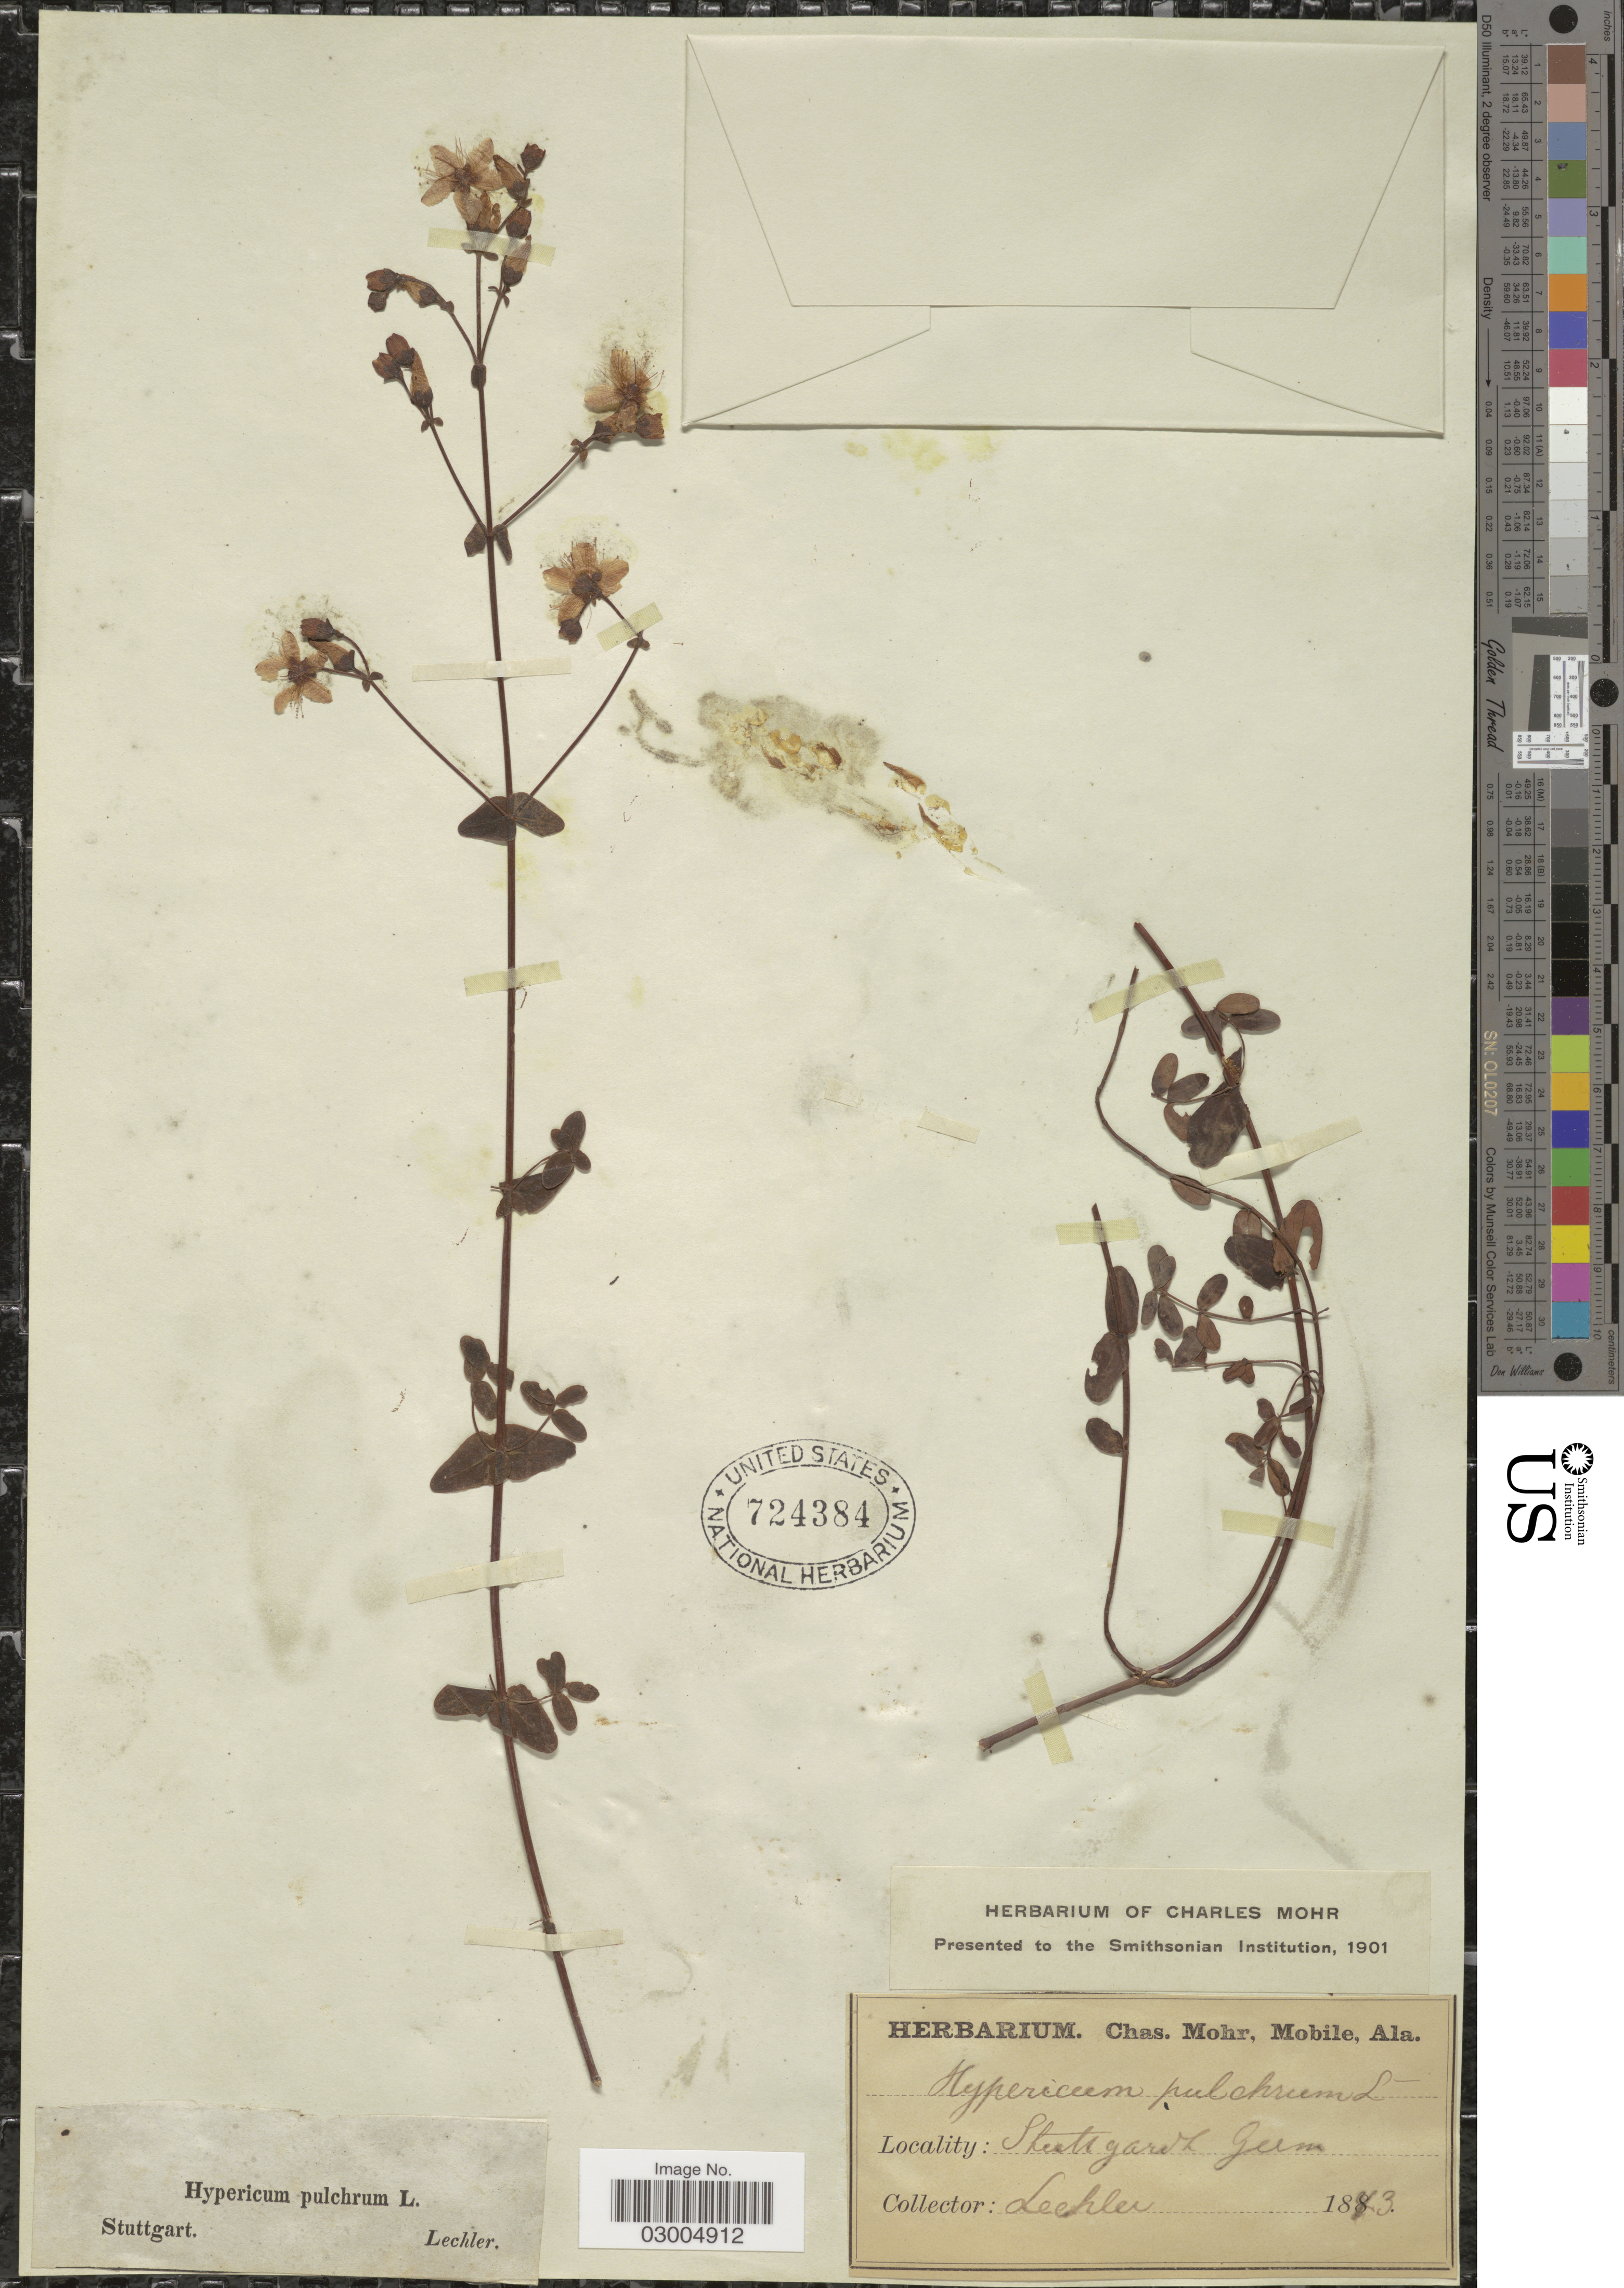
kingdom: Plantae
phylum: Tracheophyta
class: Magnoliopsida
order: Malpighiales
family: Hypericaceae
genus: Hypericum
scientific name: Hypericum pulchrum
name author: L.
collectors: -. Lechler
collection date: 1873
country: Germany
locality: Stuttgardt.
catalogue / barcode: US 724384